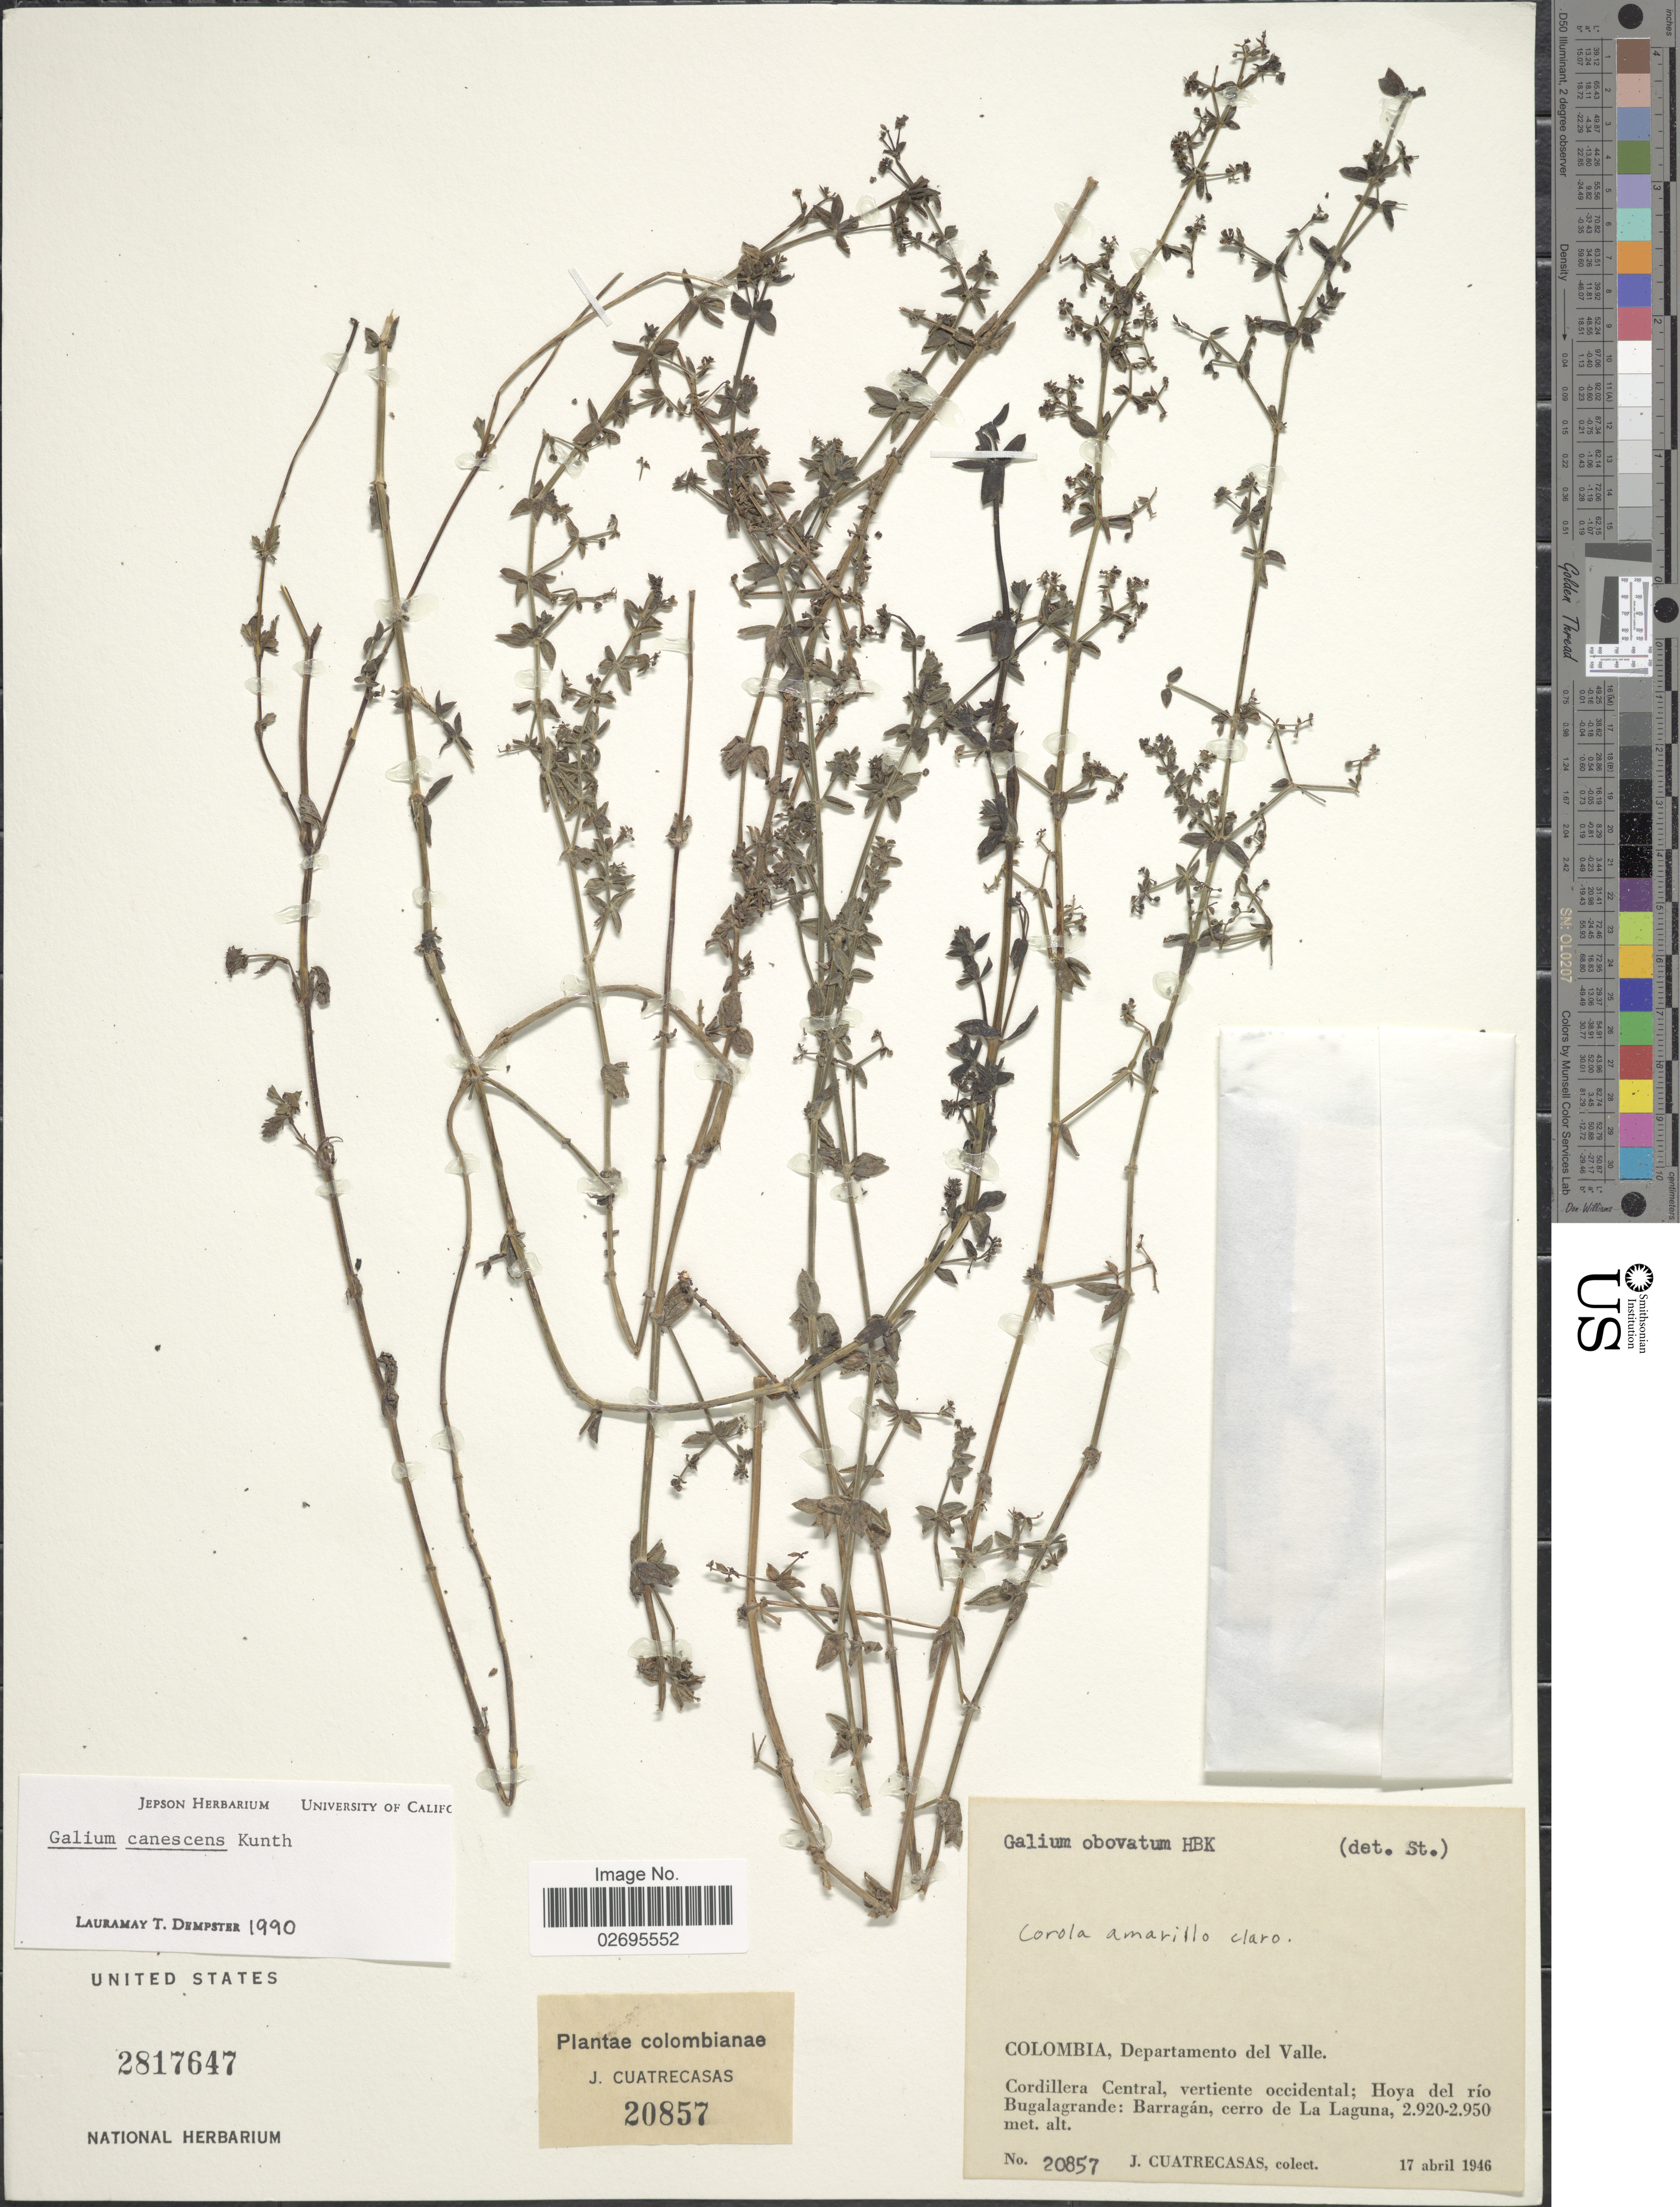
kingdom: Plantae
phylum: Tracheophyta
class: Magnoliopsida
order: Gentianales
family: Rubiaceae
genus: Galium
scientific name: Galium canescens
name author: Kunth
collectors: J. Cuatrecasas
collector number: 20857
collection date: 1946-04-17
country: Colombia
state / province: Valle del Cauca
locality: Departamento del Valle, Cordillera Central, vertiente occidental; Hoya del río Bugalagrande: Barragán, cerro de La Laguna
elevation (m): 2920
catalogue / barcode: US 2817647